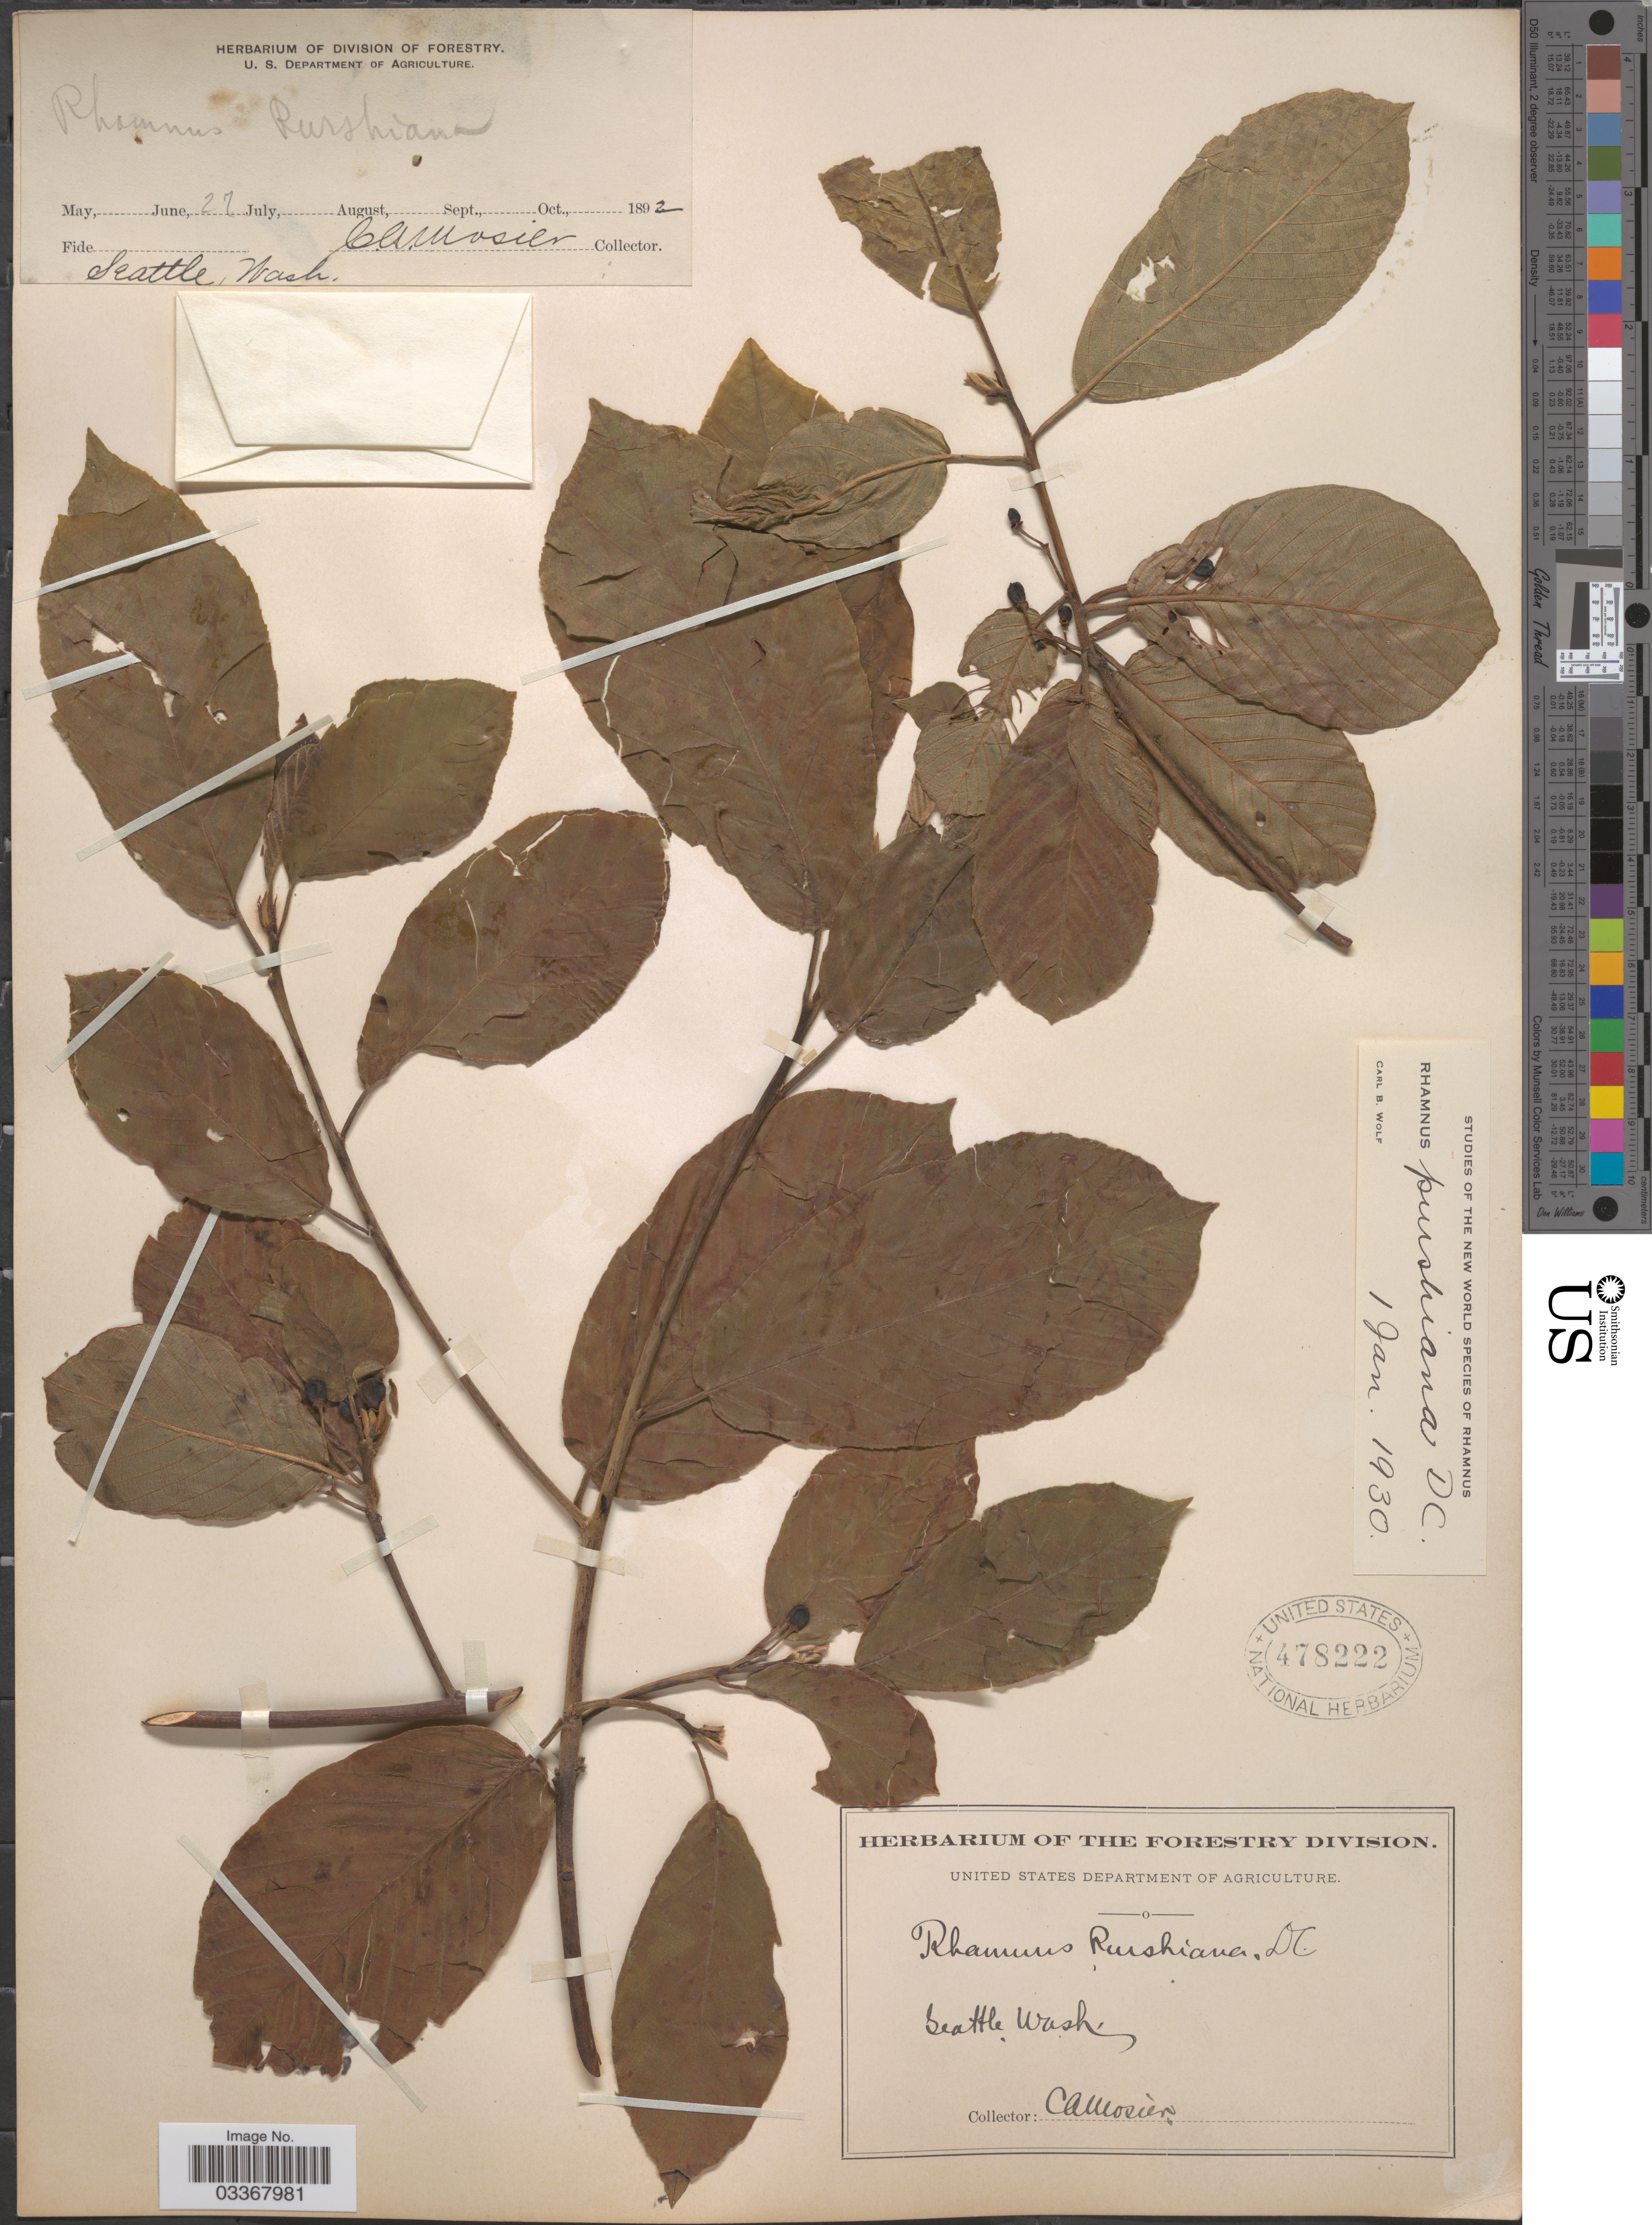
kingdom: Plantae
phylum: Tracheophyta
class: Magnoliopsida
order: Rosales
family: Rhamnaceae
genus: Frangula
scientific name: Frangula purshiana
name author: (DC.) A. Gray ex J.G. Cooper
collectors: C. A. Mosier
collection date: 1892-07-27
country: United States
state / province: Washington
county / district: King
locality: Seattle.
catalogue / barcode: US 478222